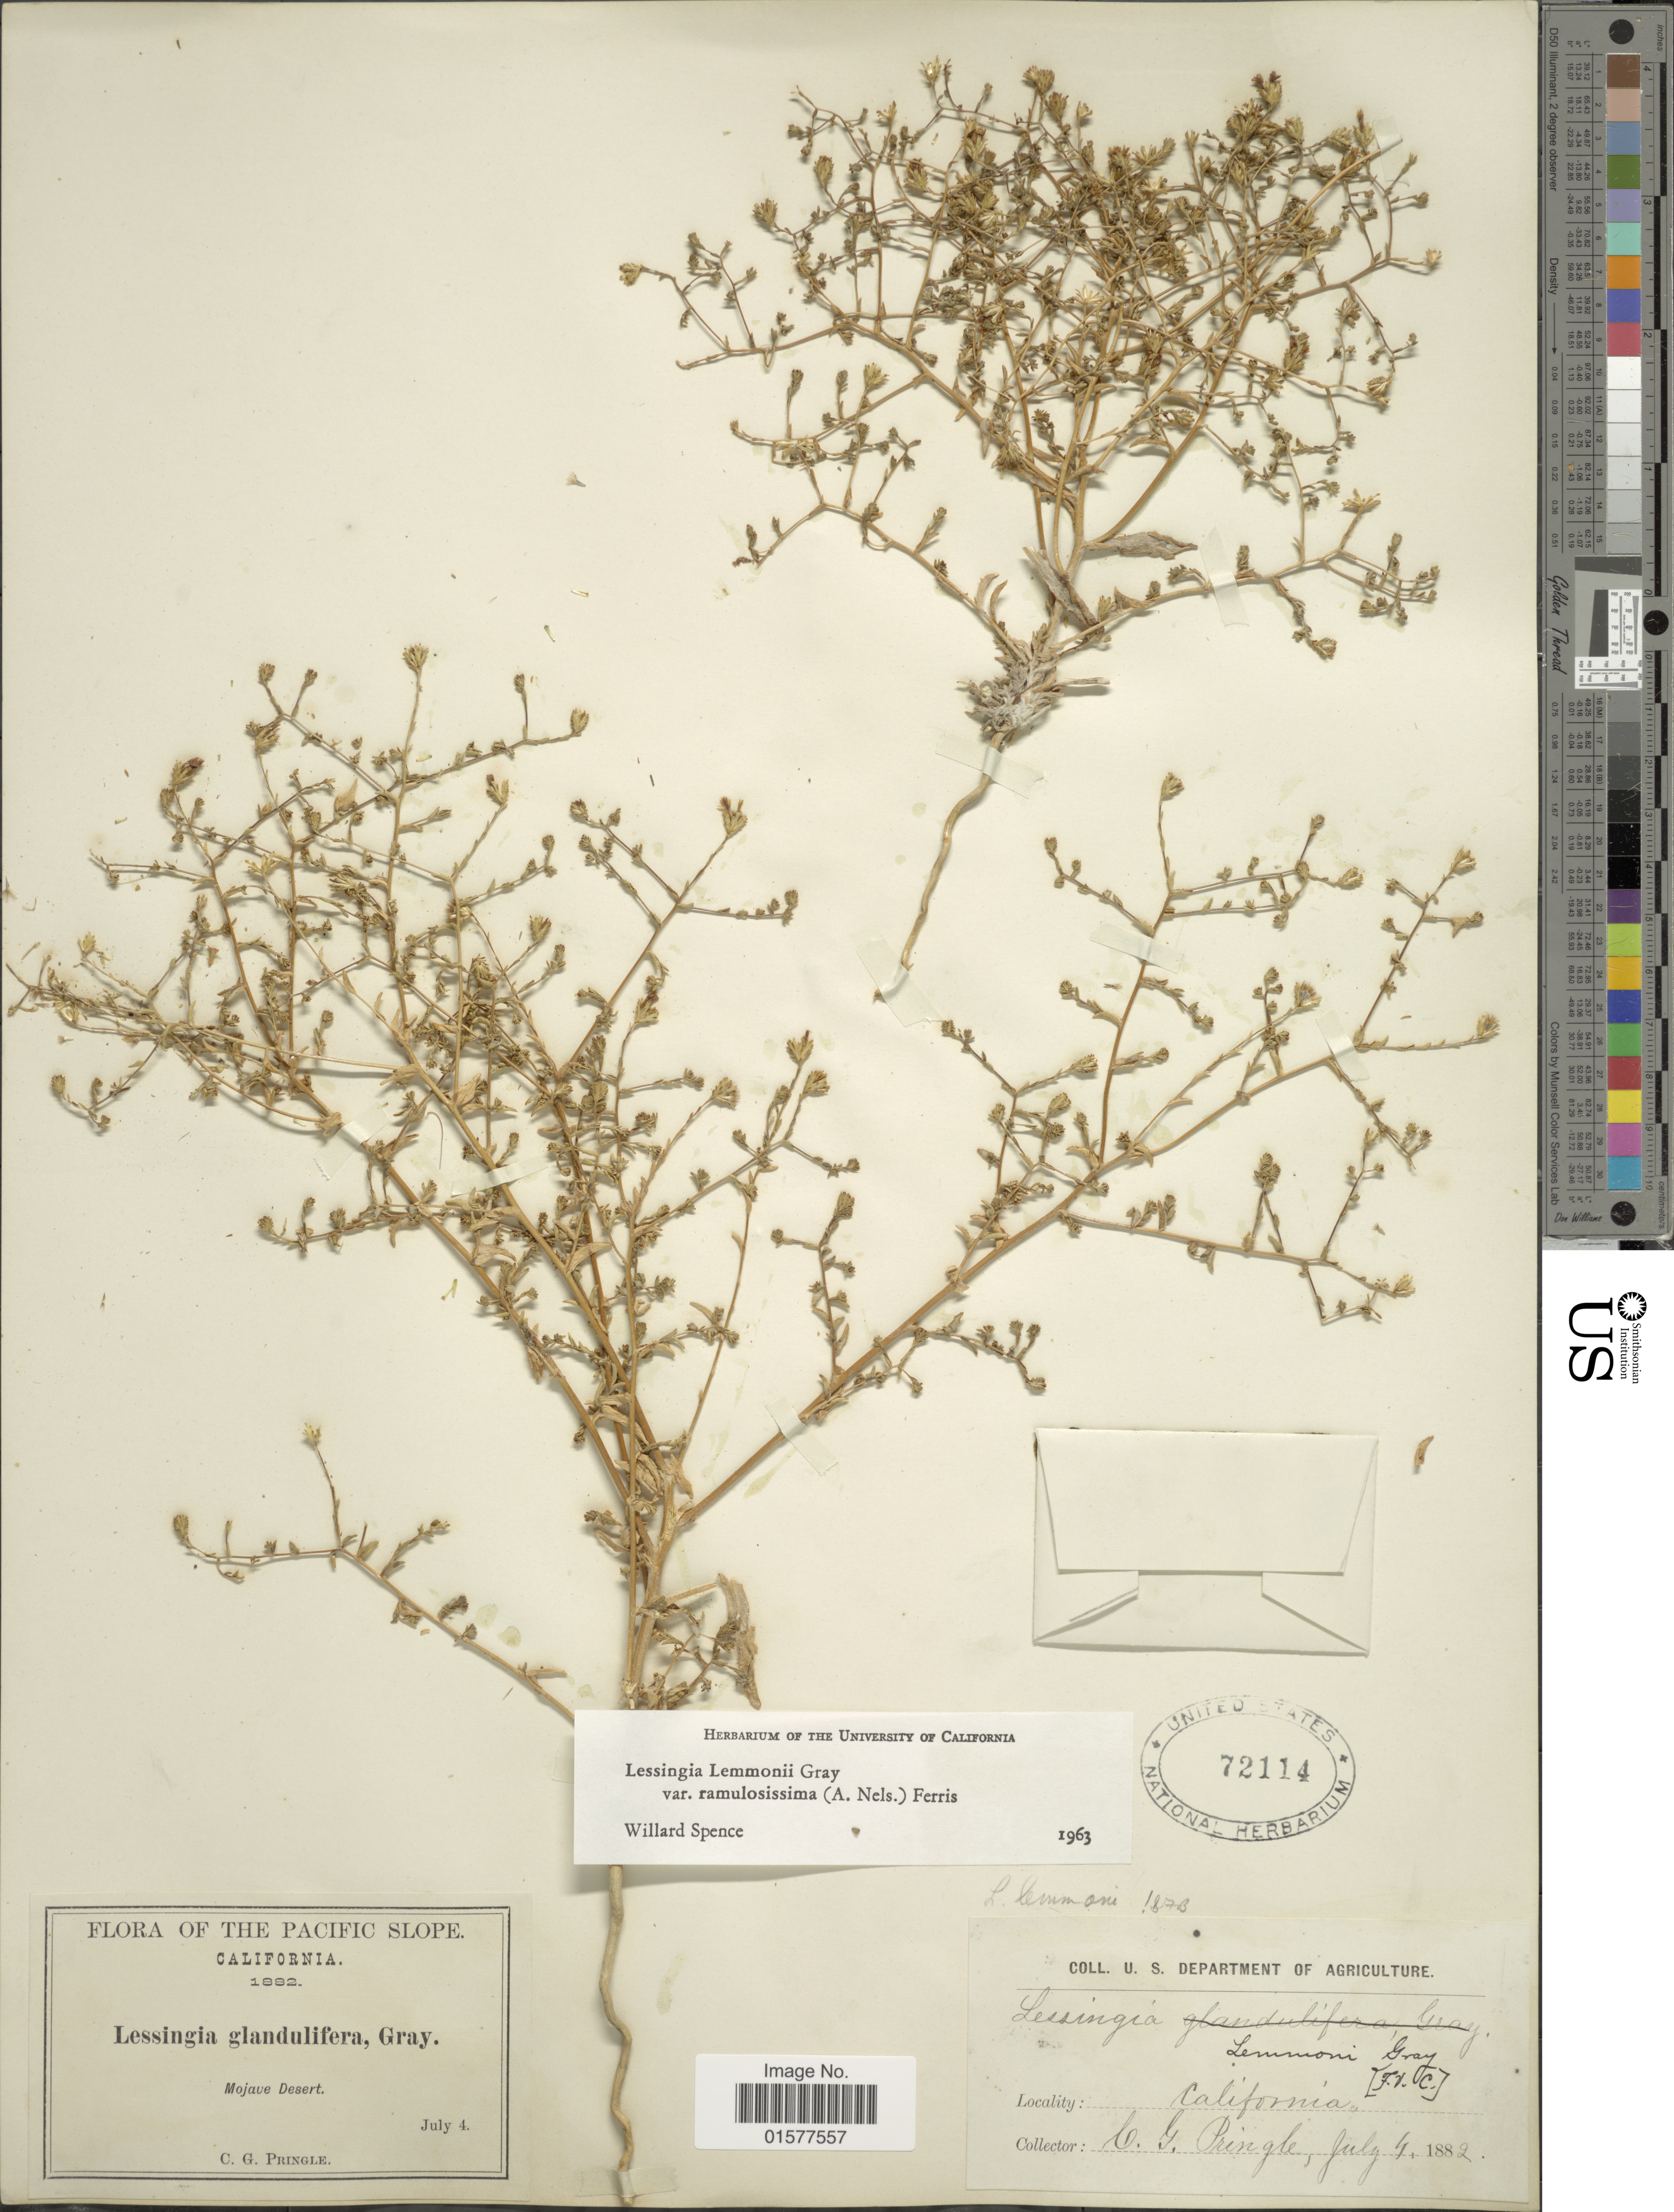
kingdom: Plantae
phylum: Tracheophyta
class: Magnoliopsida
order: Asterales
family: Asteraceae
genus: Lessingia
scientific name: Lessingia lemmonii var. ramulosissima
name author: (A. Nelson) Ferris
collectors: C. G. Pringle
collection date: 1882-07-04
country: United States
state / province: California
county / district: San Bernardino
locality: Mojave Desert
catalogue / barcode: US 72114